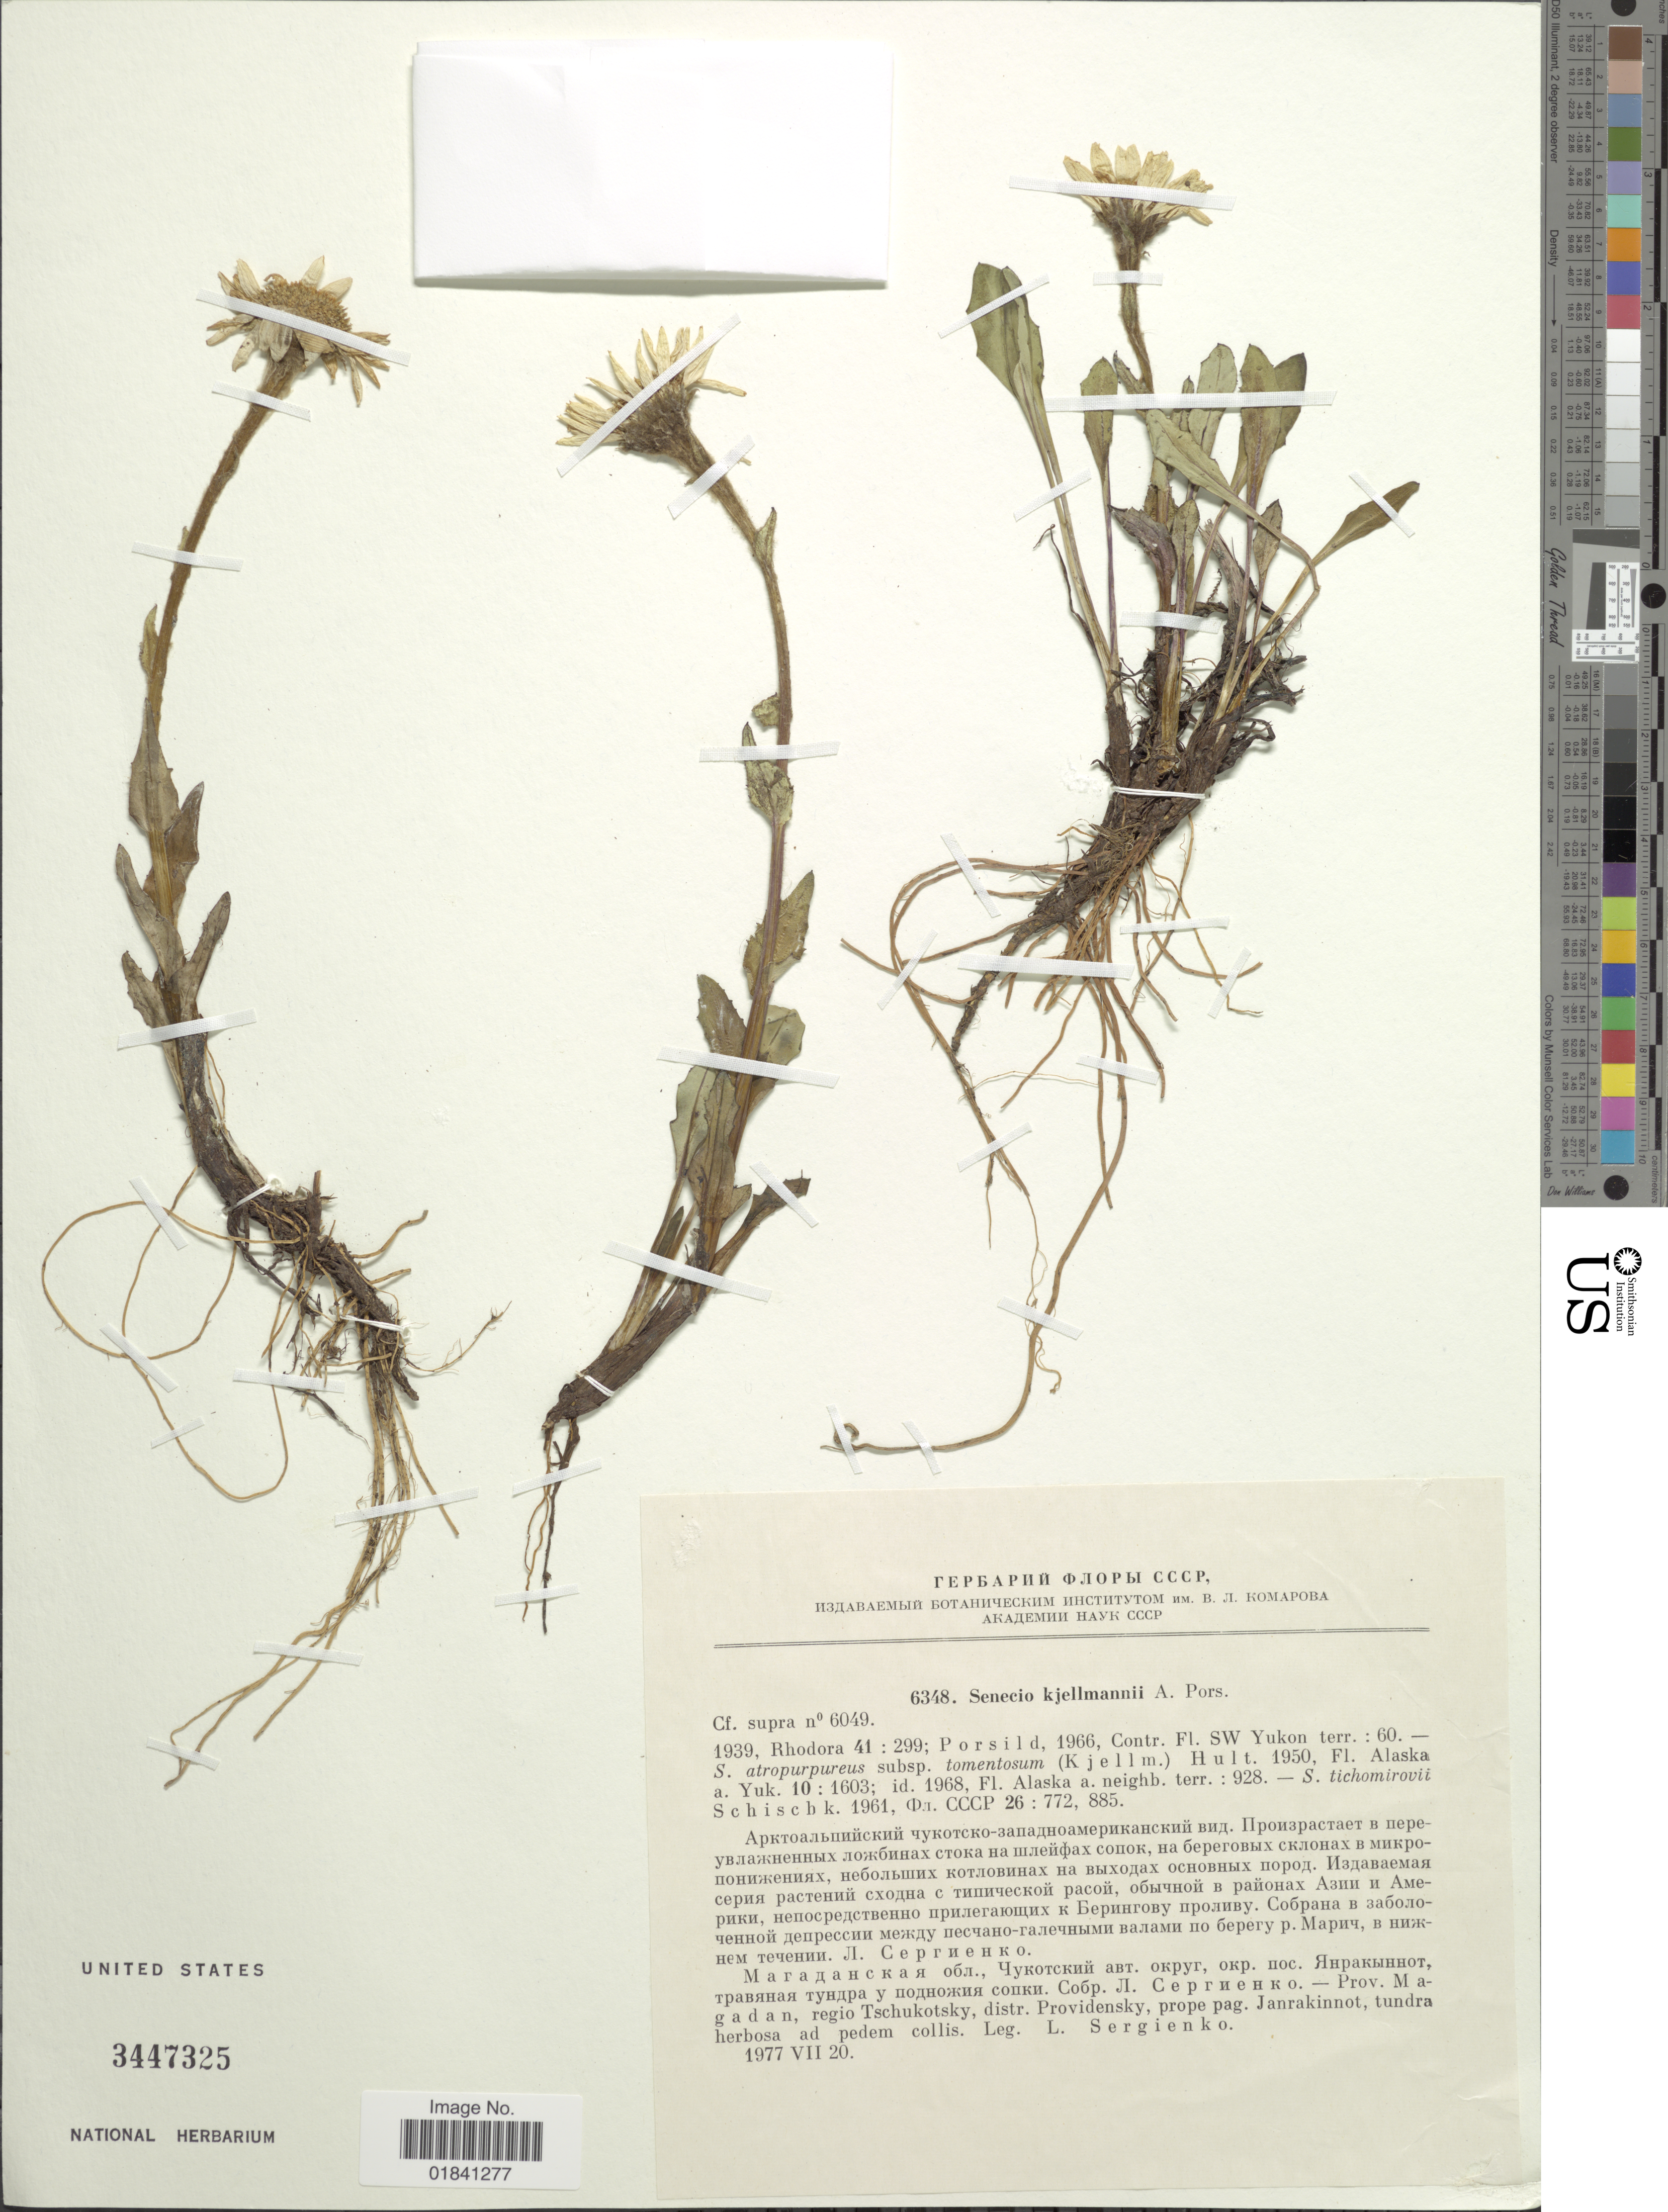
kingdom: Plantae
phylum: Tracheophyta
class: Magnoliopsida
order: Asterales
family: Asteraceae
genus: Senecio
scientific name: Senecio kjelmanii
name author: R.T. Porsild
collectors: L. Sergienko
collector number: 6348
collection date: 1977-07-20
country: Russian Federation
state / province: Magadan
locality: Regio Tschukotsy, distr. Providensky, prope pag. Janrakinnot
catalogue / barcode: US 3447325